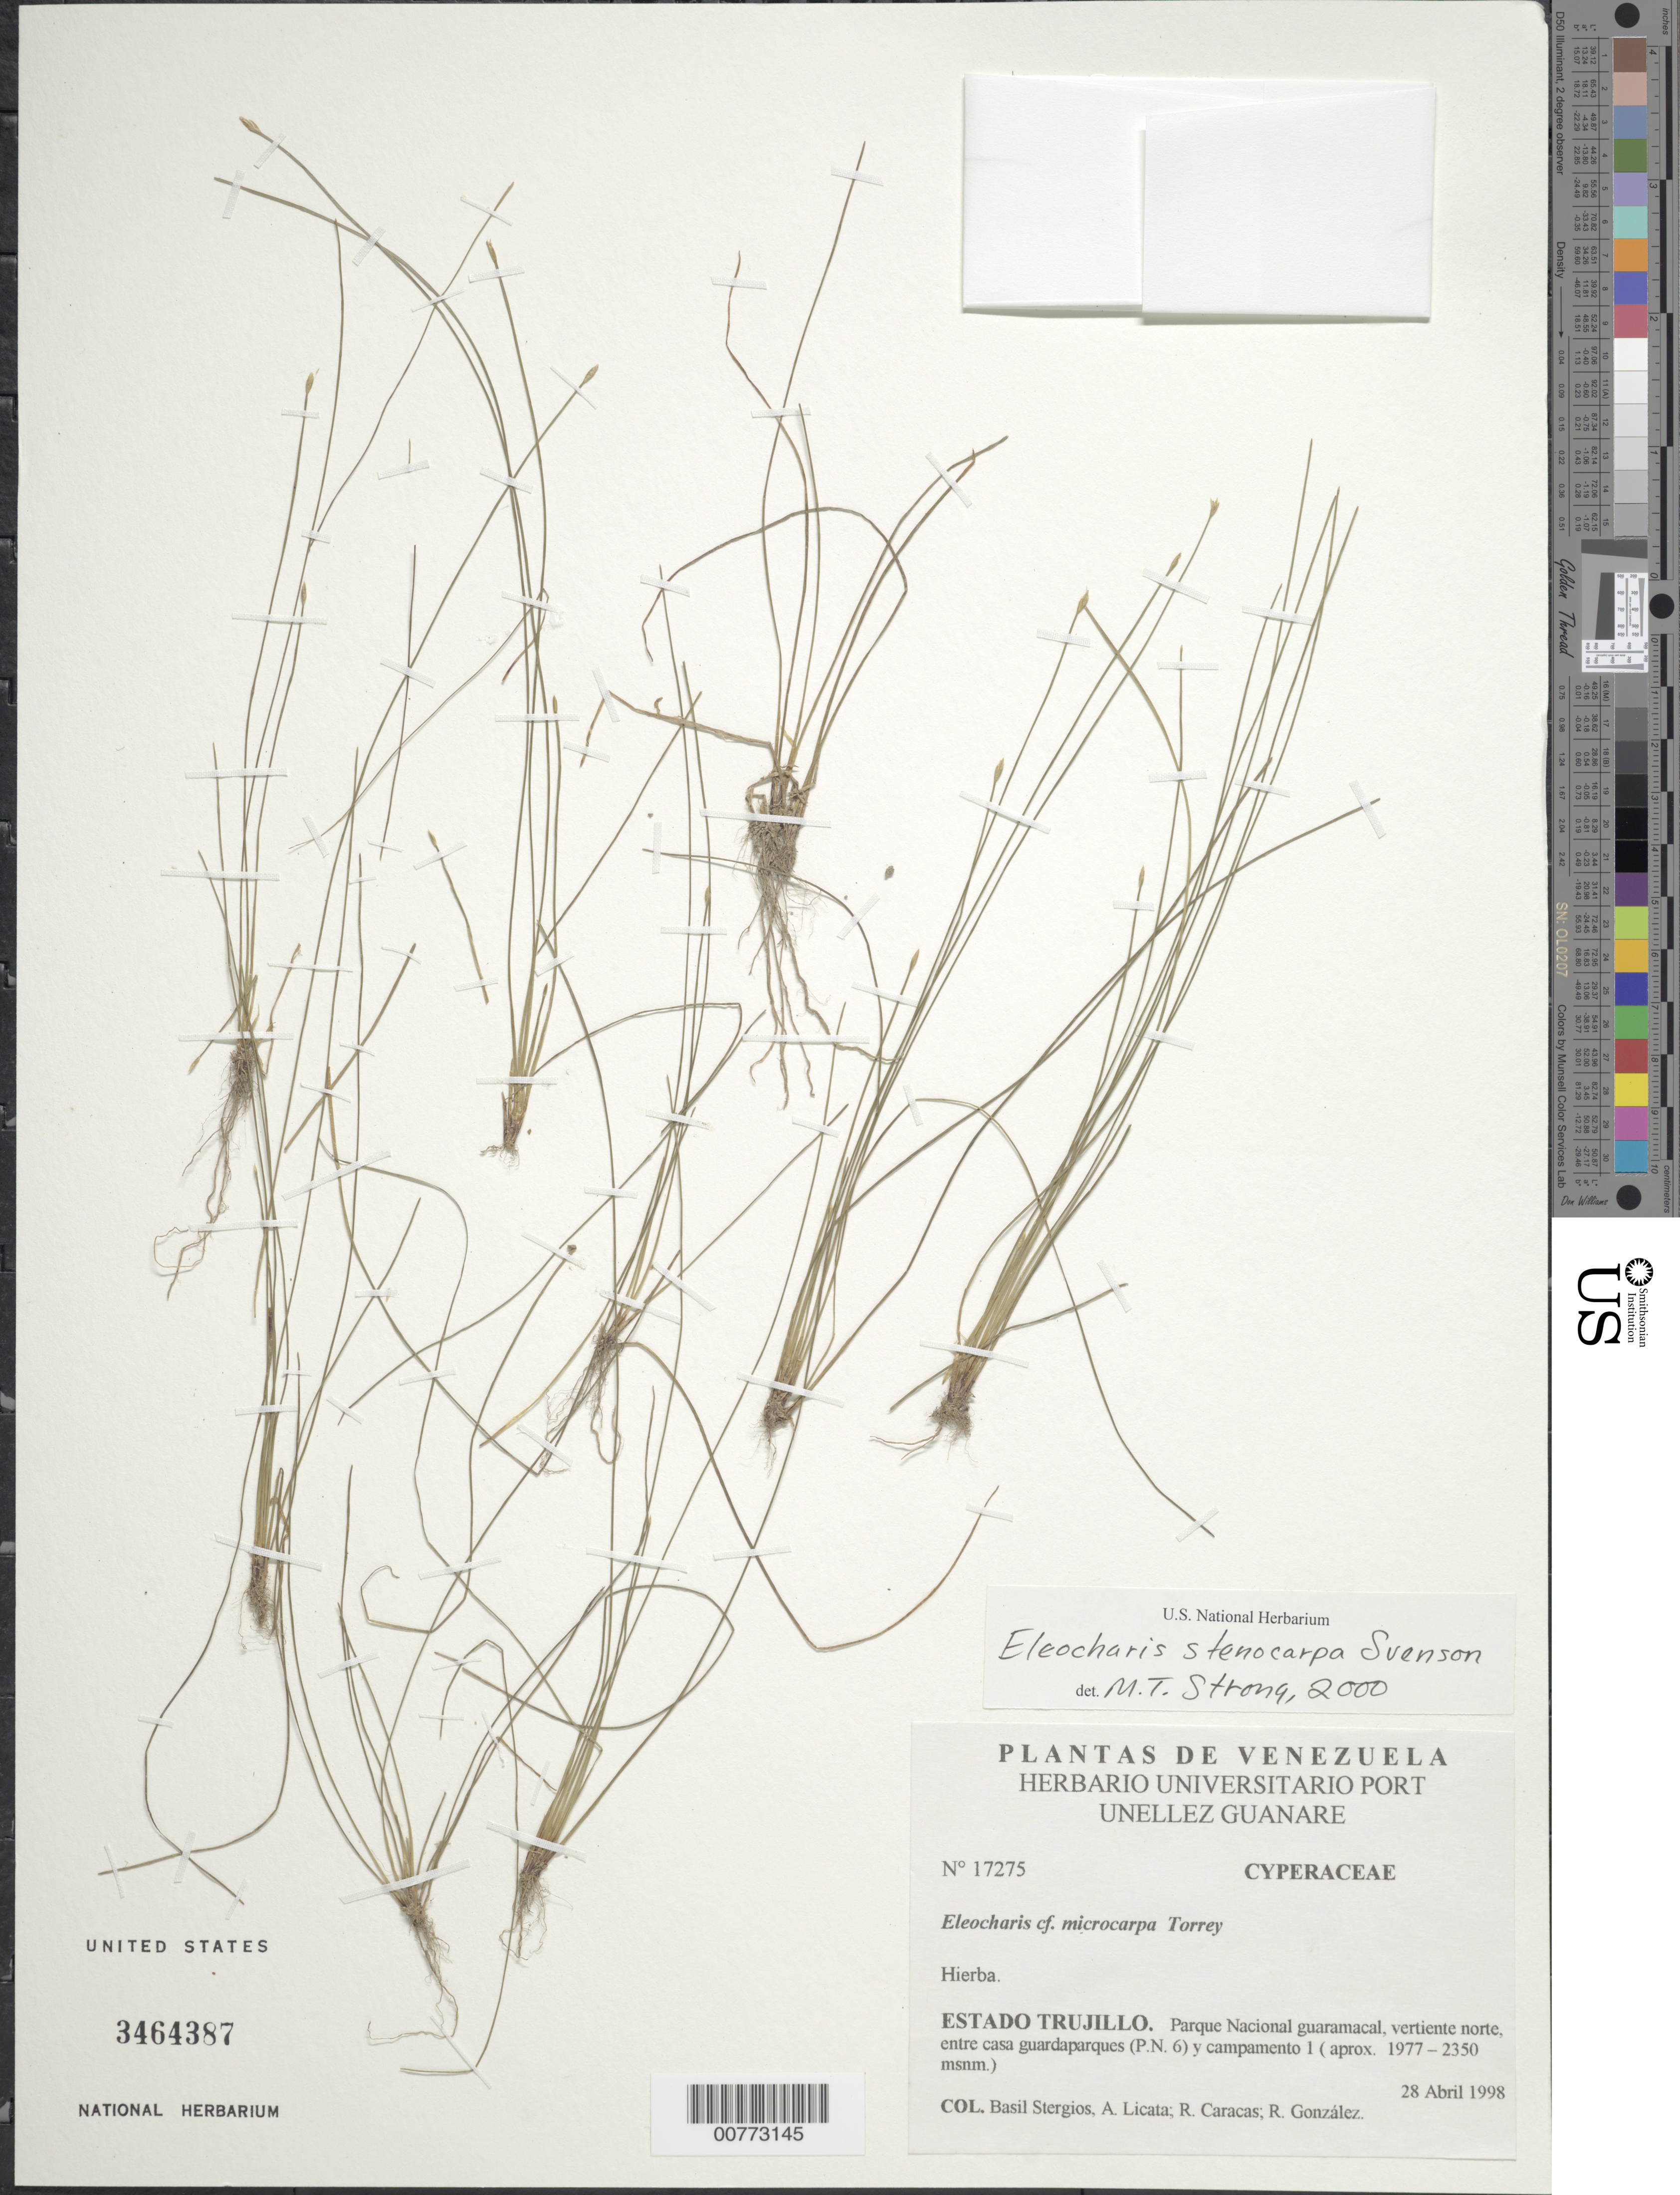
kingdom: Plantae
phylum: Tracheophyta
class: Liliopsida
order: Poales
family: Cyperaceae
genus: Eleocharis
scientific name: Eleocharis stenocarpa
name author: Svenson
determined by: Strong, M. T., (US), Smithsonian Institution - National Museum of Natural History (UNITED STATES)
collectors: B. G. Stergios, A. Licata, R. Caracas & R. González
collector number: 17275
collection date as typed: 28 Apr 1998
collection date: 1998-04-28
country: Venezuela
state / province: Trujillo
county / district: Boconó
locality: Parque Nacional Guaramacal, vertiente N, entre casa guardaparques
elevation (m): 1977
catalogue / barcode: US 3464387